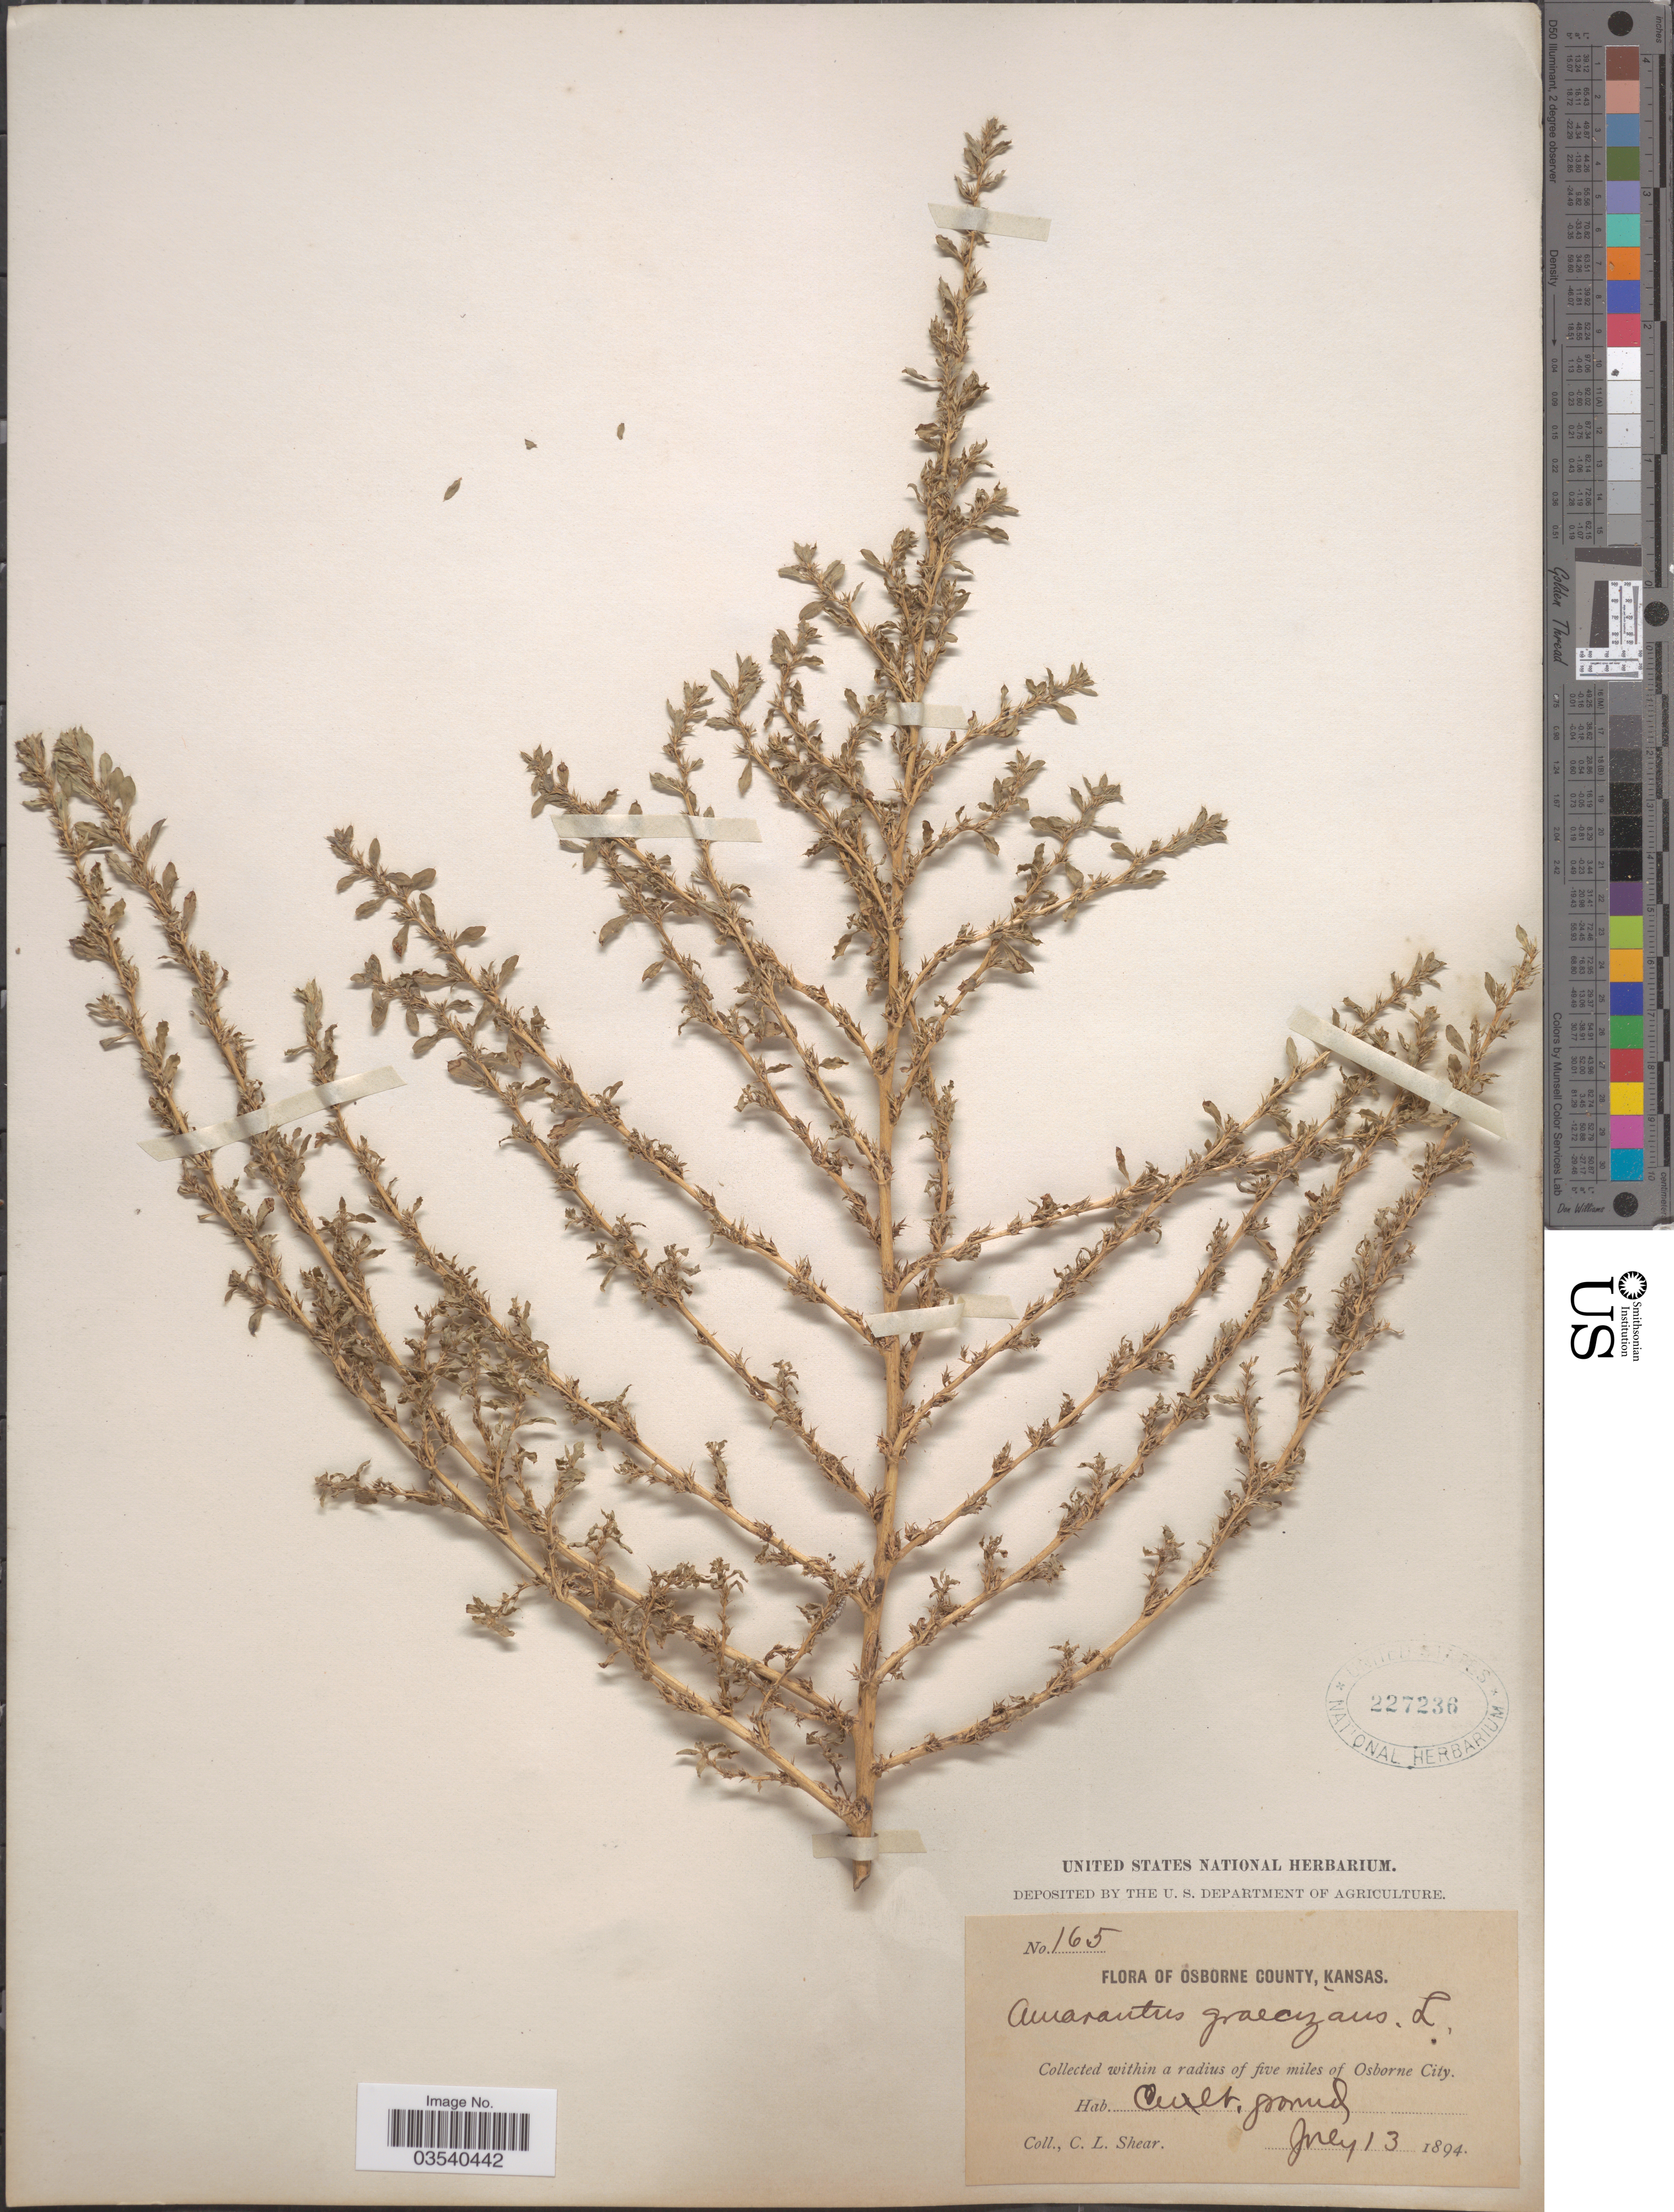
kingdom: Plantae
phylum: Tracheophyta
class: Magnoliopsida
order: Caryophyllales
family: Amaranthaceae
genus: Amaranthus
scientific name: Amaranthus graecizans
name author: L.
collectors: C. L. Shear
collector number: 165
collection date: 1894-07-13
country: United States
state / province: Kansas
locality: Osborne County. A radius of five miles of Osborne City.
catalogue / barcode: US 227236